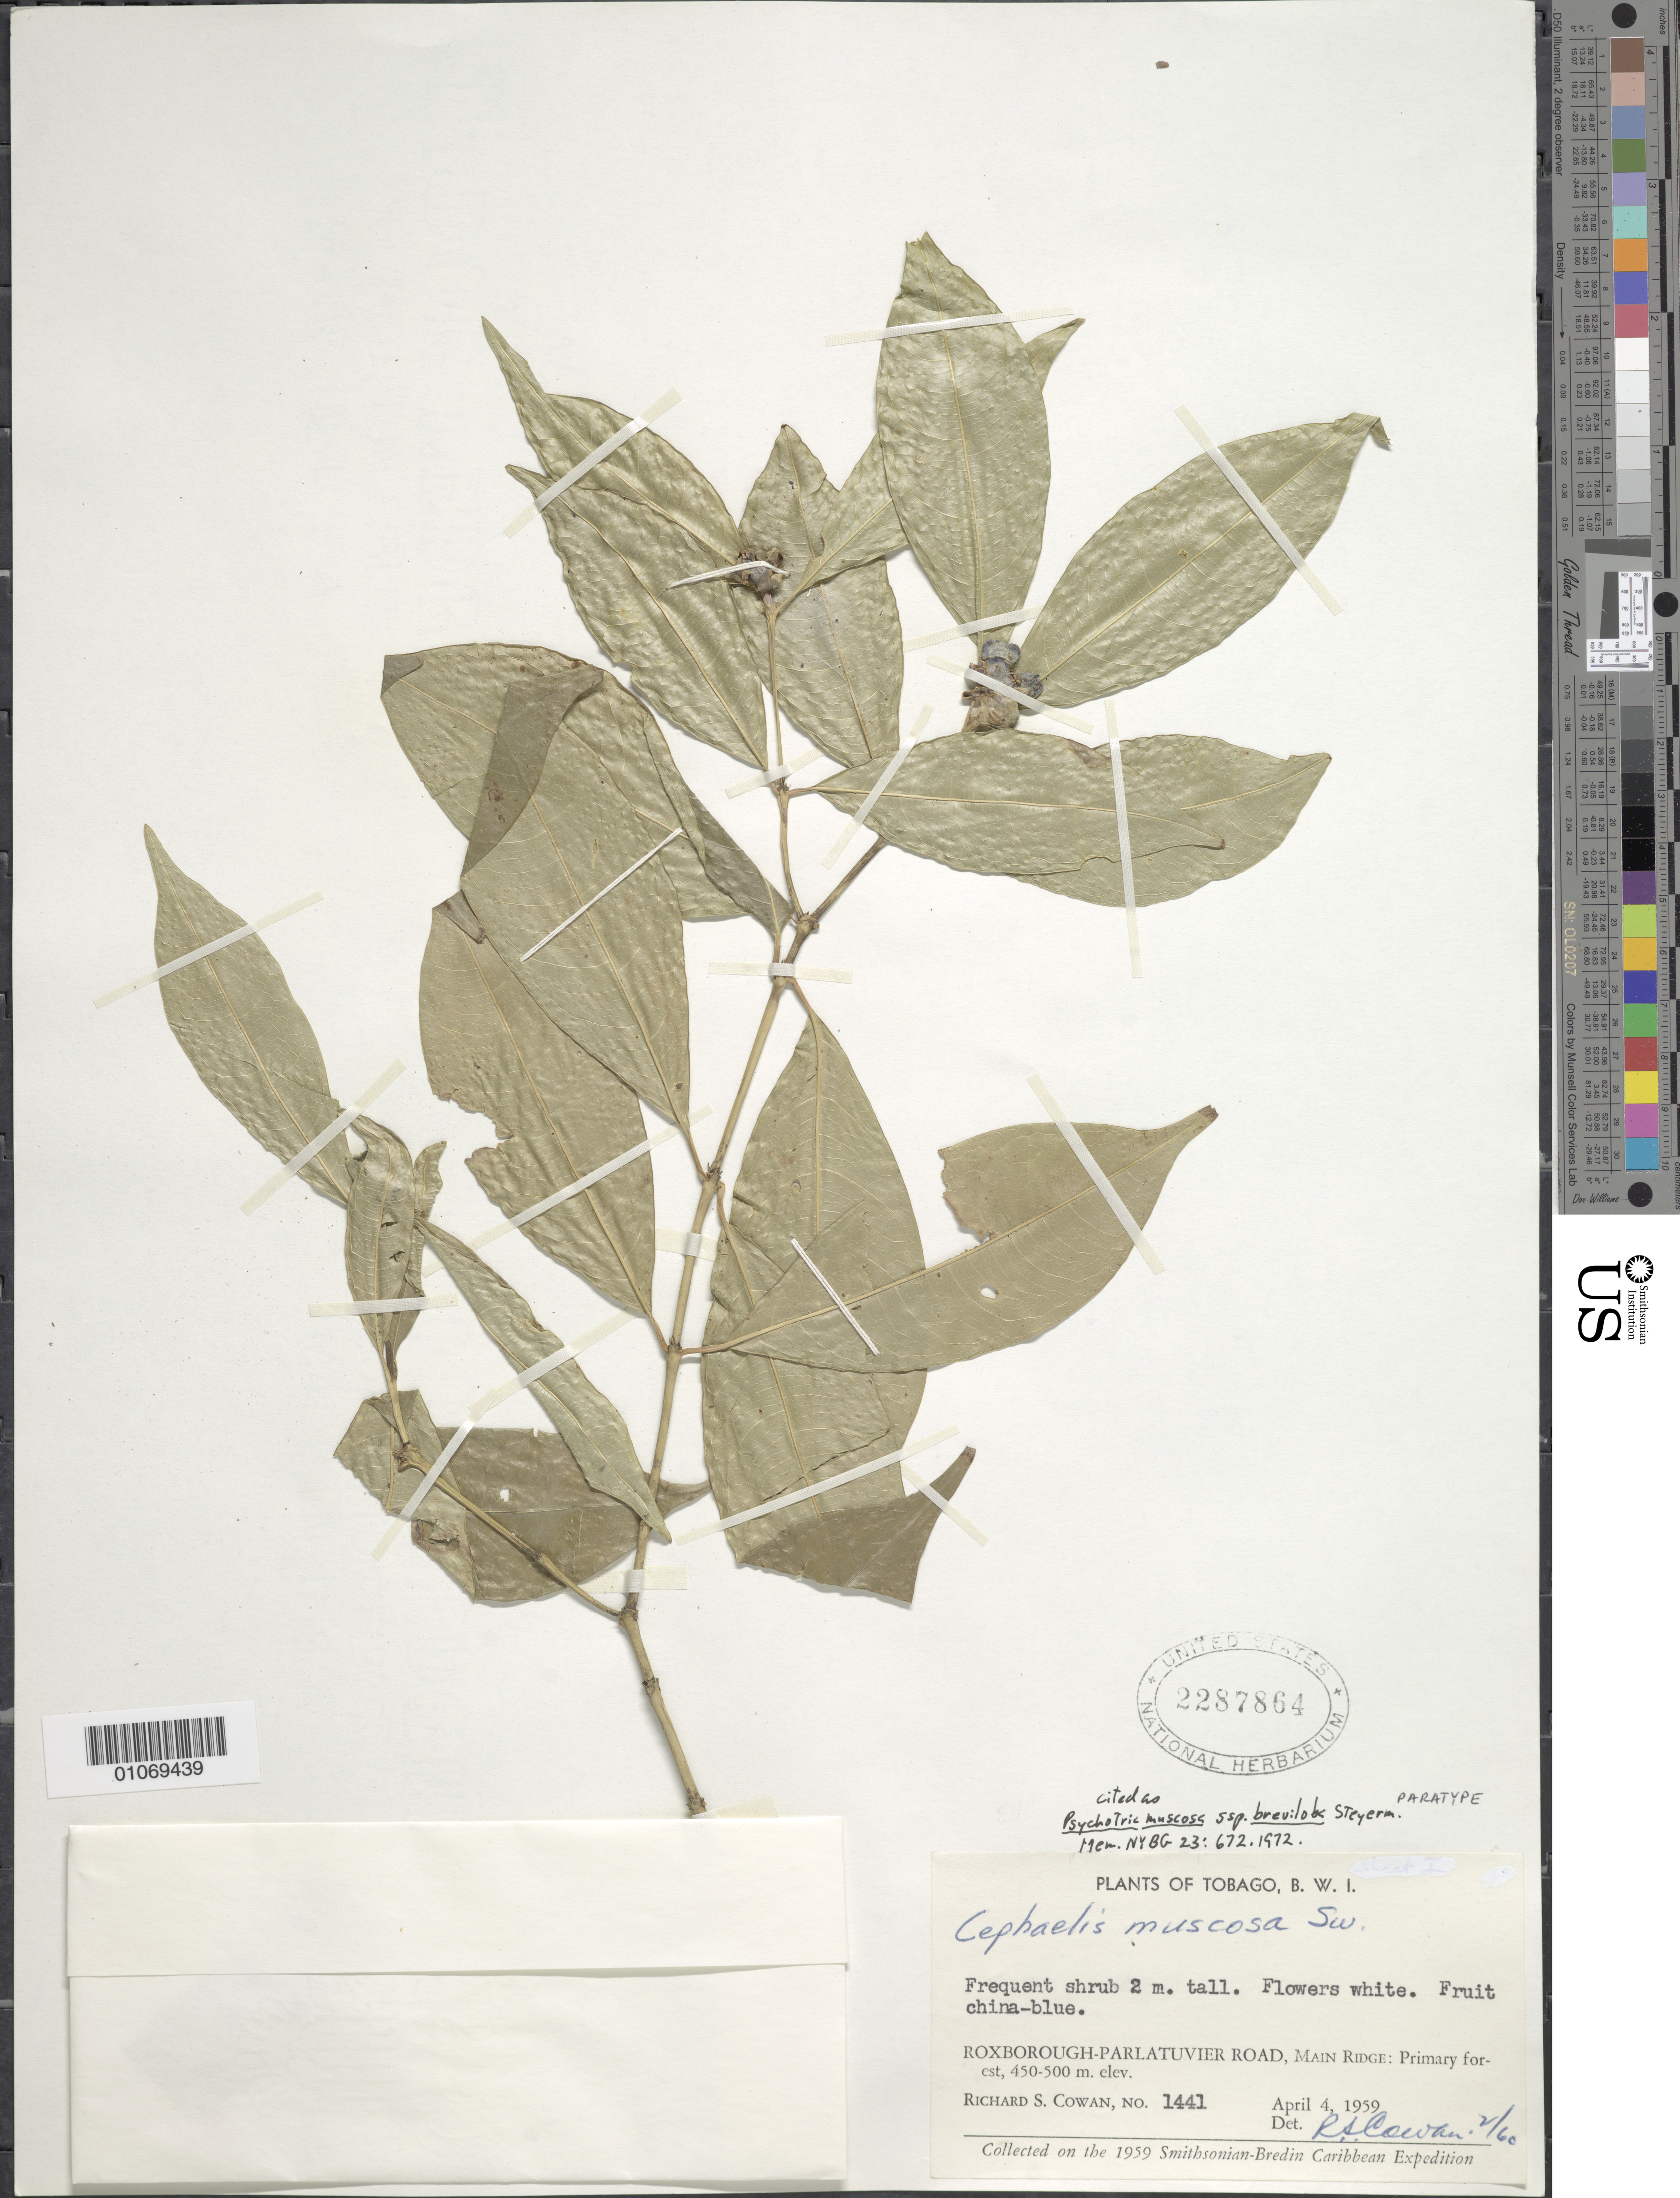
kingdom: Plantae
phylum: Tracheophyta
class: Magnoliopsida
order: Gentianales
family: Rubiaceae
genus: Psychotria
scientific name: Psychotria muscosa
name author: (Jacq.) Steyerm.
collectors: R. S. Cowan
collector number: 1441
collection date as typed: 04 Apr 1959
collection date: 1959-04-04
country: Trinidad and Tobago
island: Tobago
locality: Roxborough-Parlatuvier Road, Main Ridge. Primary forest, frequent.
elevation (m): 450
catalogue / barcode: US 2287864